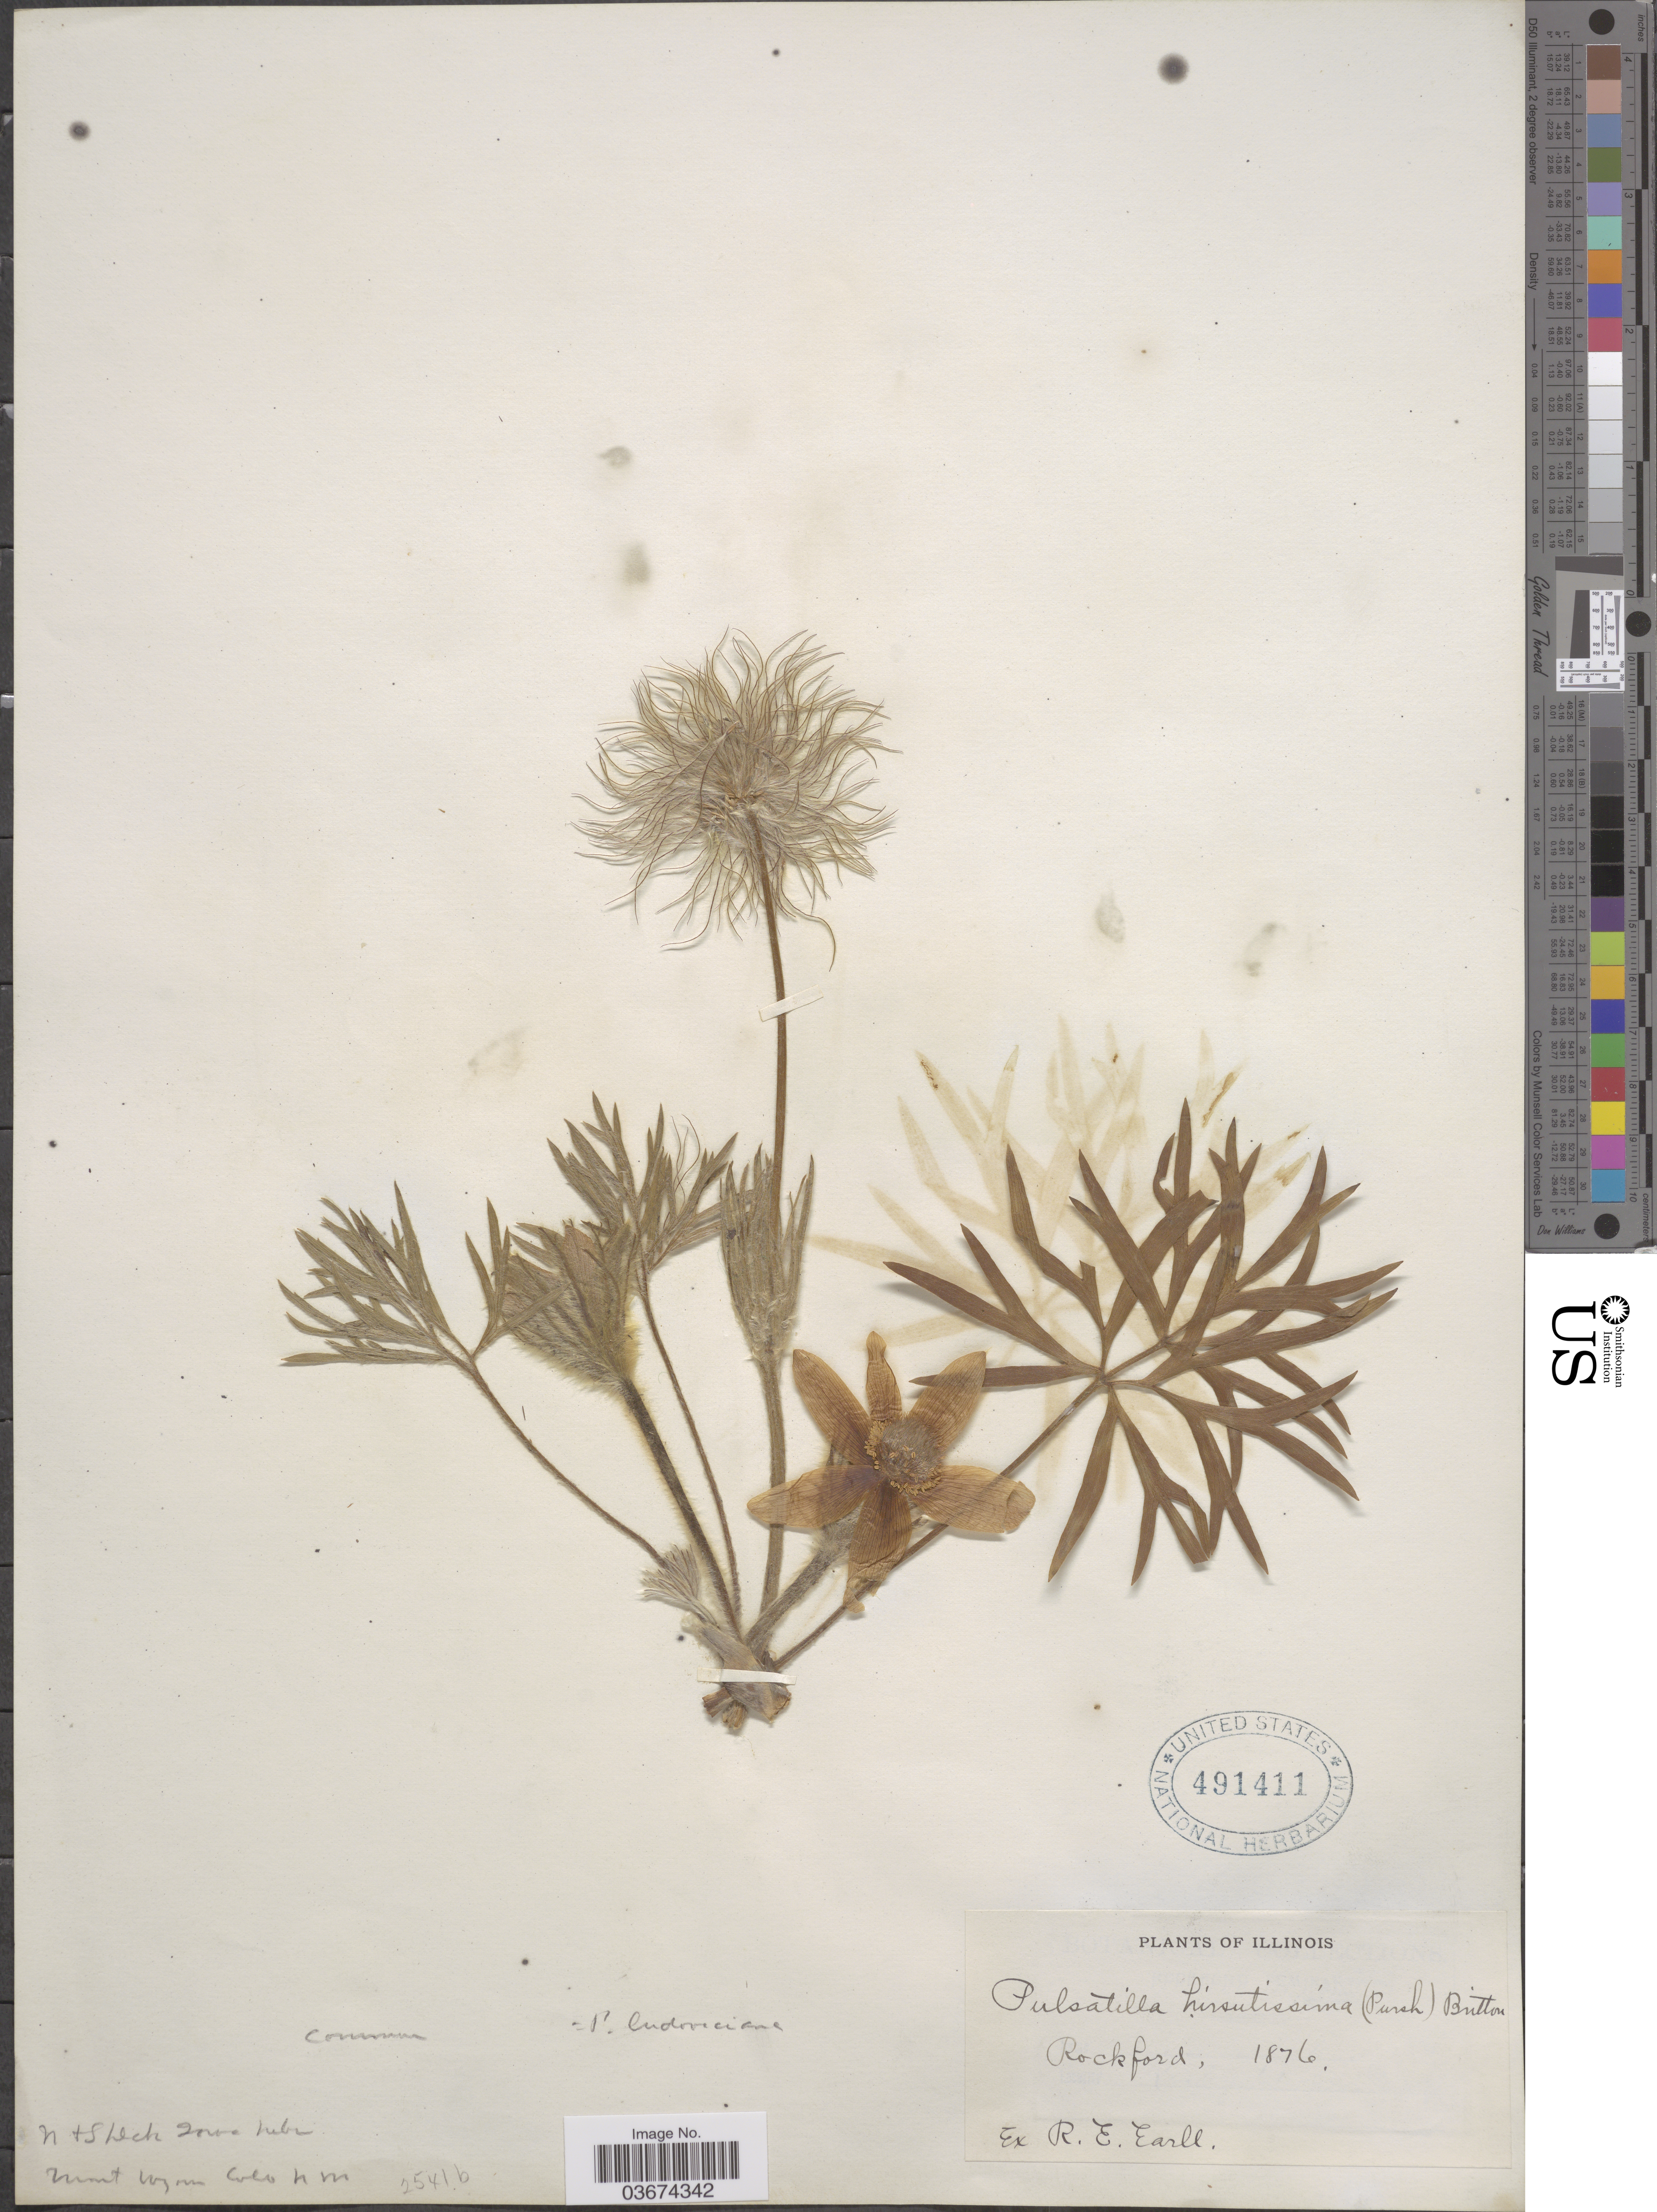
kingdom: Plantae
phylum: Tracheophyta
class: Magnoliopsida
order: Ranunculales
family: Ranunculaceae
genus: Pulsatilla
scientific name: Pulsatilla nuttalliana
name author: (DC.) Bercht. & J. Presl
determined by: Strong, Mark T., (BOT), Smithsonian Institution - National Museum of Natural History (UNITED STATES)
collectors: R. Earll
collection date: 1876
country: United States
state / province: Illinois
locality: Rockford.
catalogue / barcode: US 491411